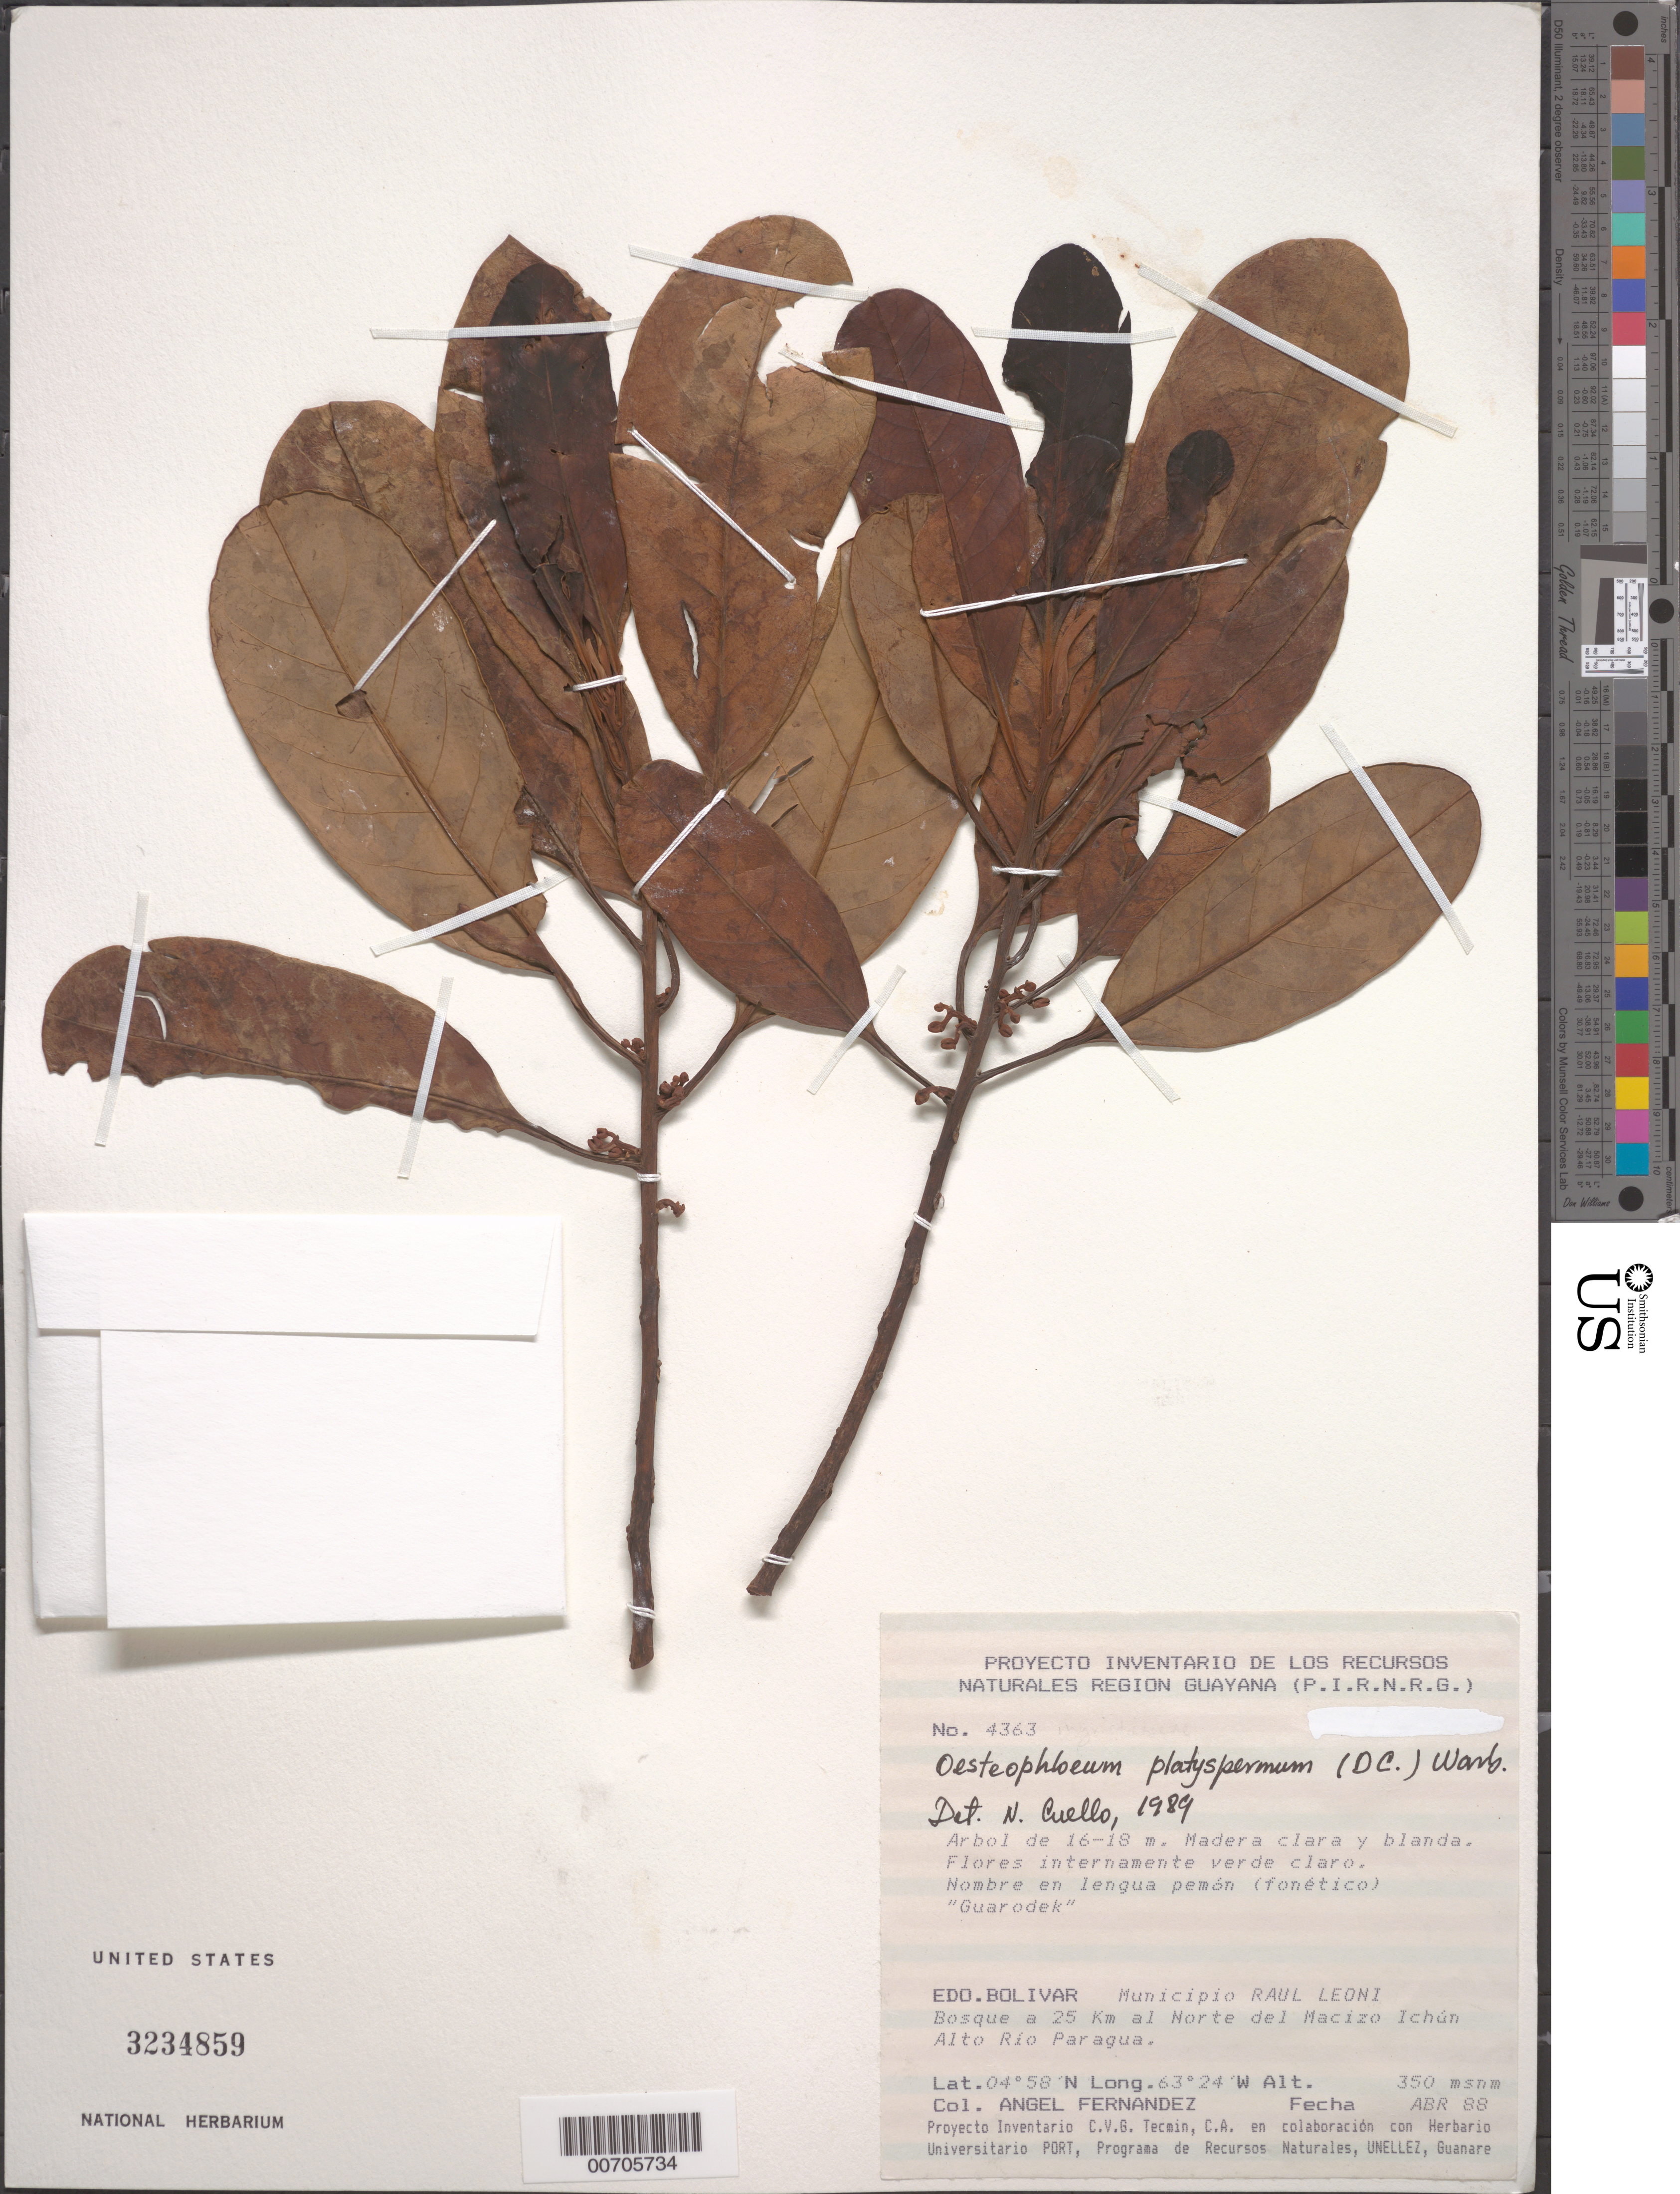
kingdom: Plantae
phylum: Tracheophyta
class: Magnoliopsida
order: Magnoliales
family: Myristicaceae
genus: Osteophloeum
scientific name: Osteophloeum platyspermum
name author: (A. DC.) Warb.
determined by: Cuello, Nidia L.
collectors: A. Fernández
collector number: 4363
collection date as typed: Apr-88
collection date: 1988-04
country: Venezuela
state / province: Bolívar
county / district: Angostura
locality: Mun. Raúl Leoni [=Angostura], 25 km N del Macizo Ichún, alto Río Paragua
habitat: Forest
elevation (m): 350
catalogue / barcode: US 3234859